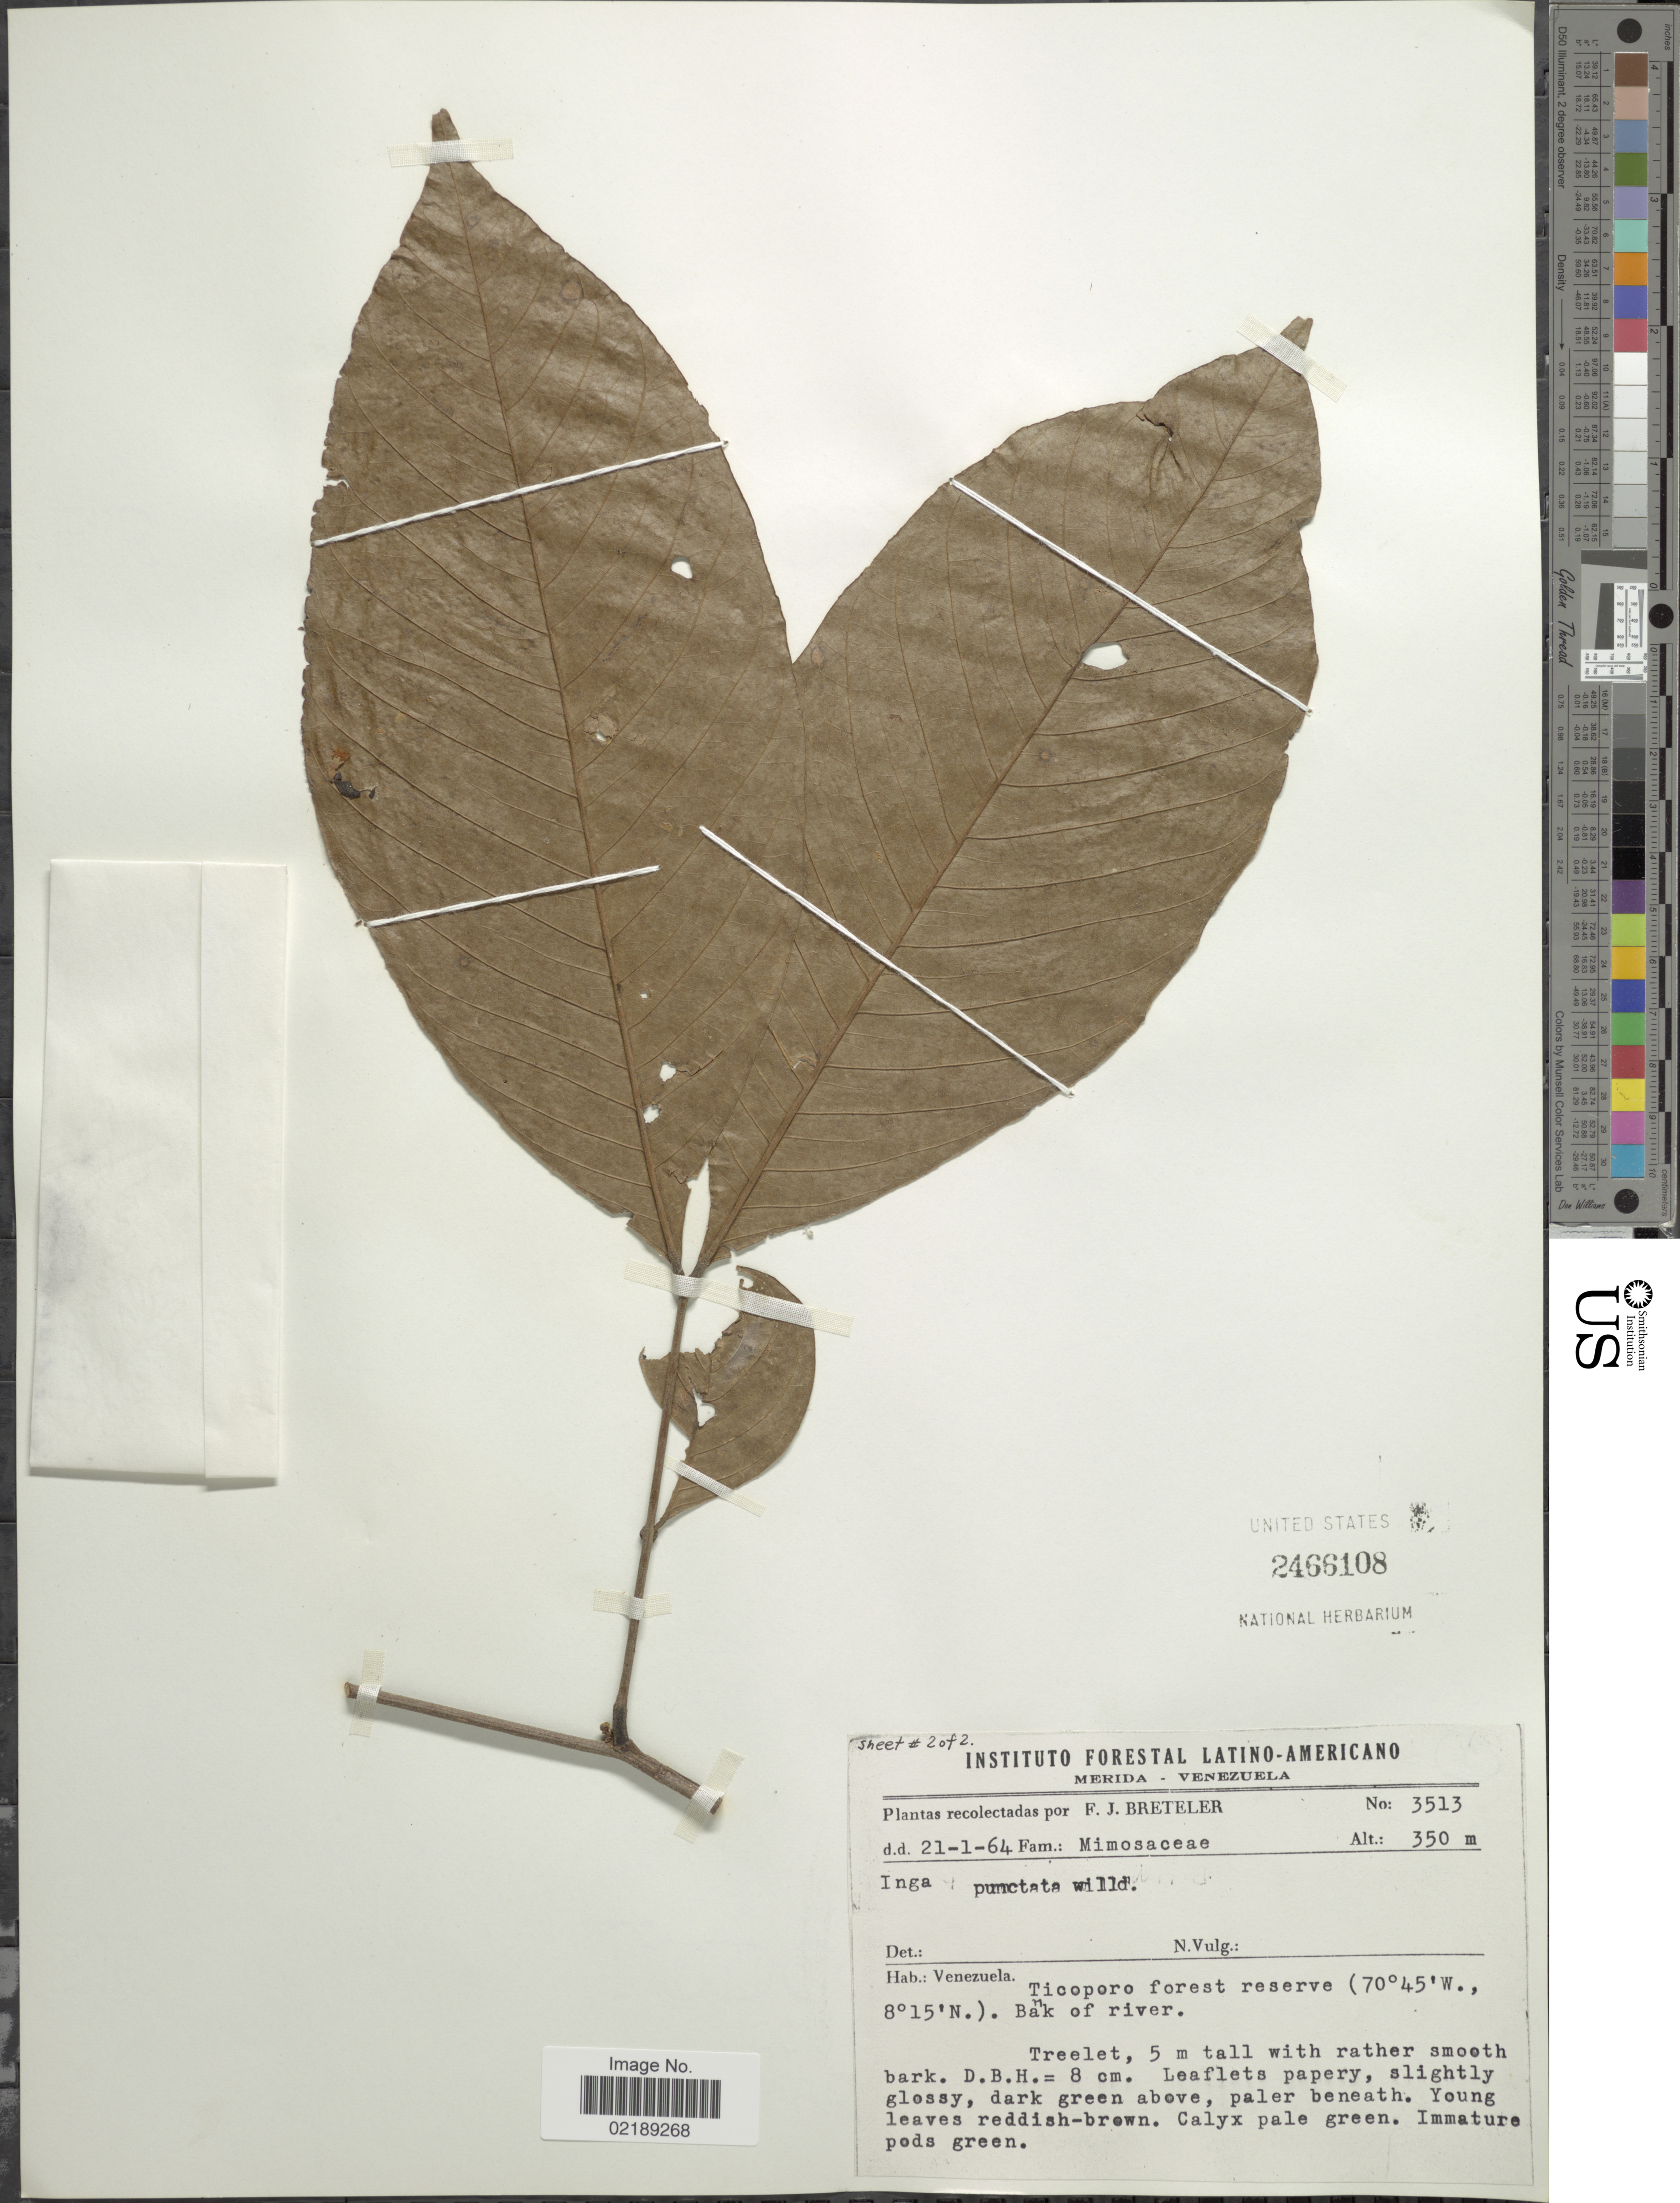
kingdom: Plantae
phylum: Tracheophyta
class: Magnoliopsida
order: Fabales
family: Fabaceae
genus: Inga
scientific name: Inga punctata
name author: Willd.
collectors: F. J. Breteler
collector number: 3513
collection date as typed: Transcribed d/m/y: 21/1/64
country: Venezuela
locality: Ticoporo forest reserve, Bank of river.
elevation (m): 350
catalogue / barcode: US 2466108